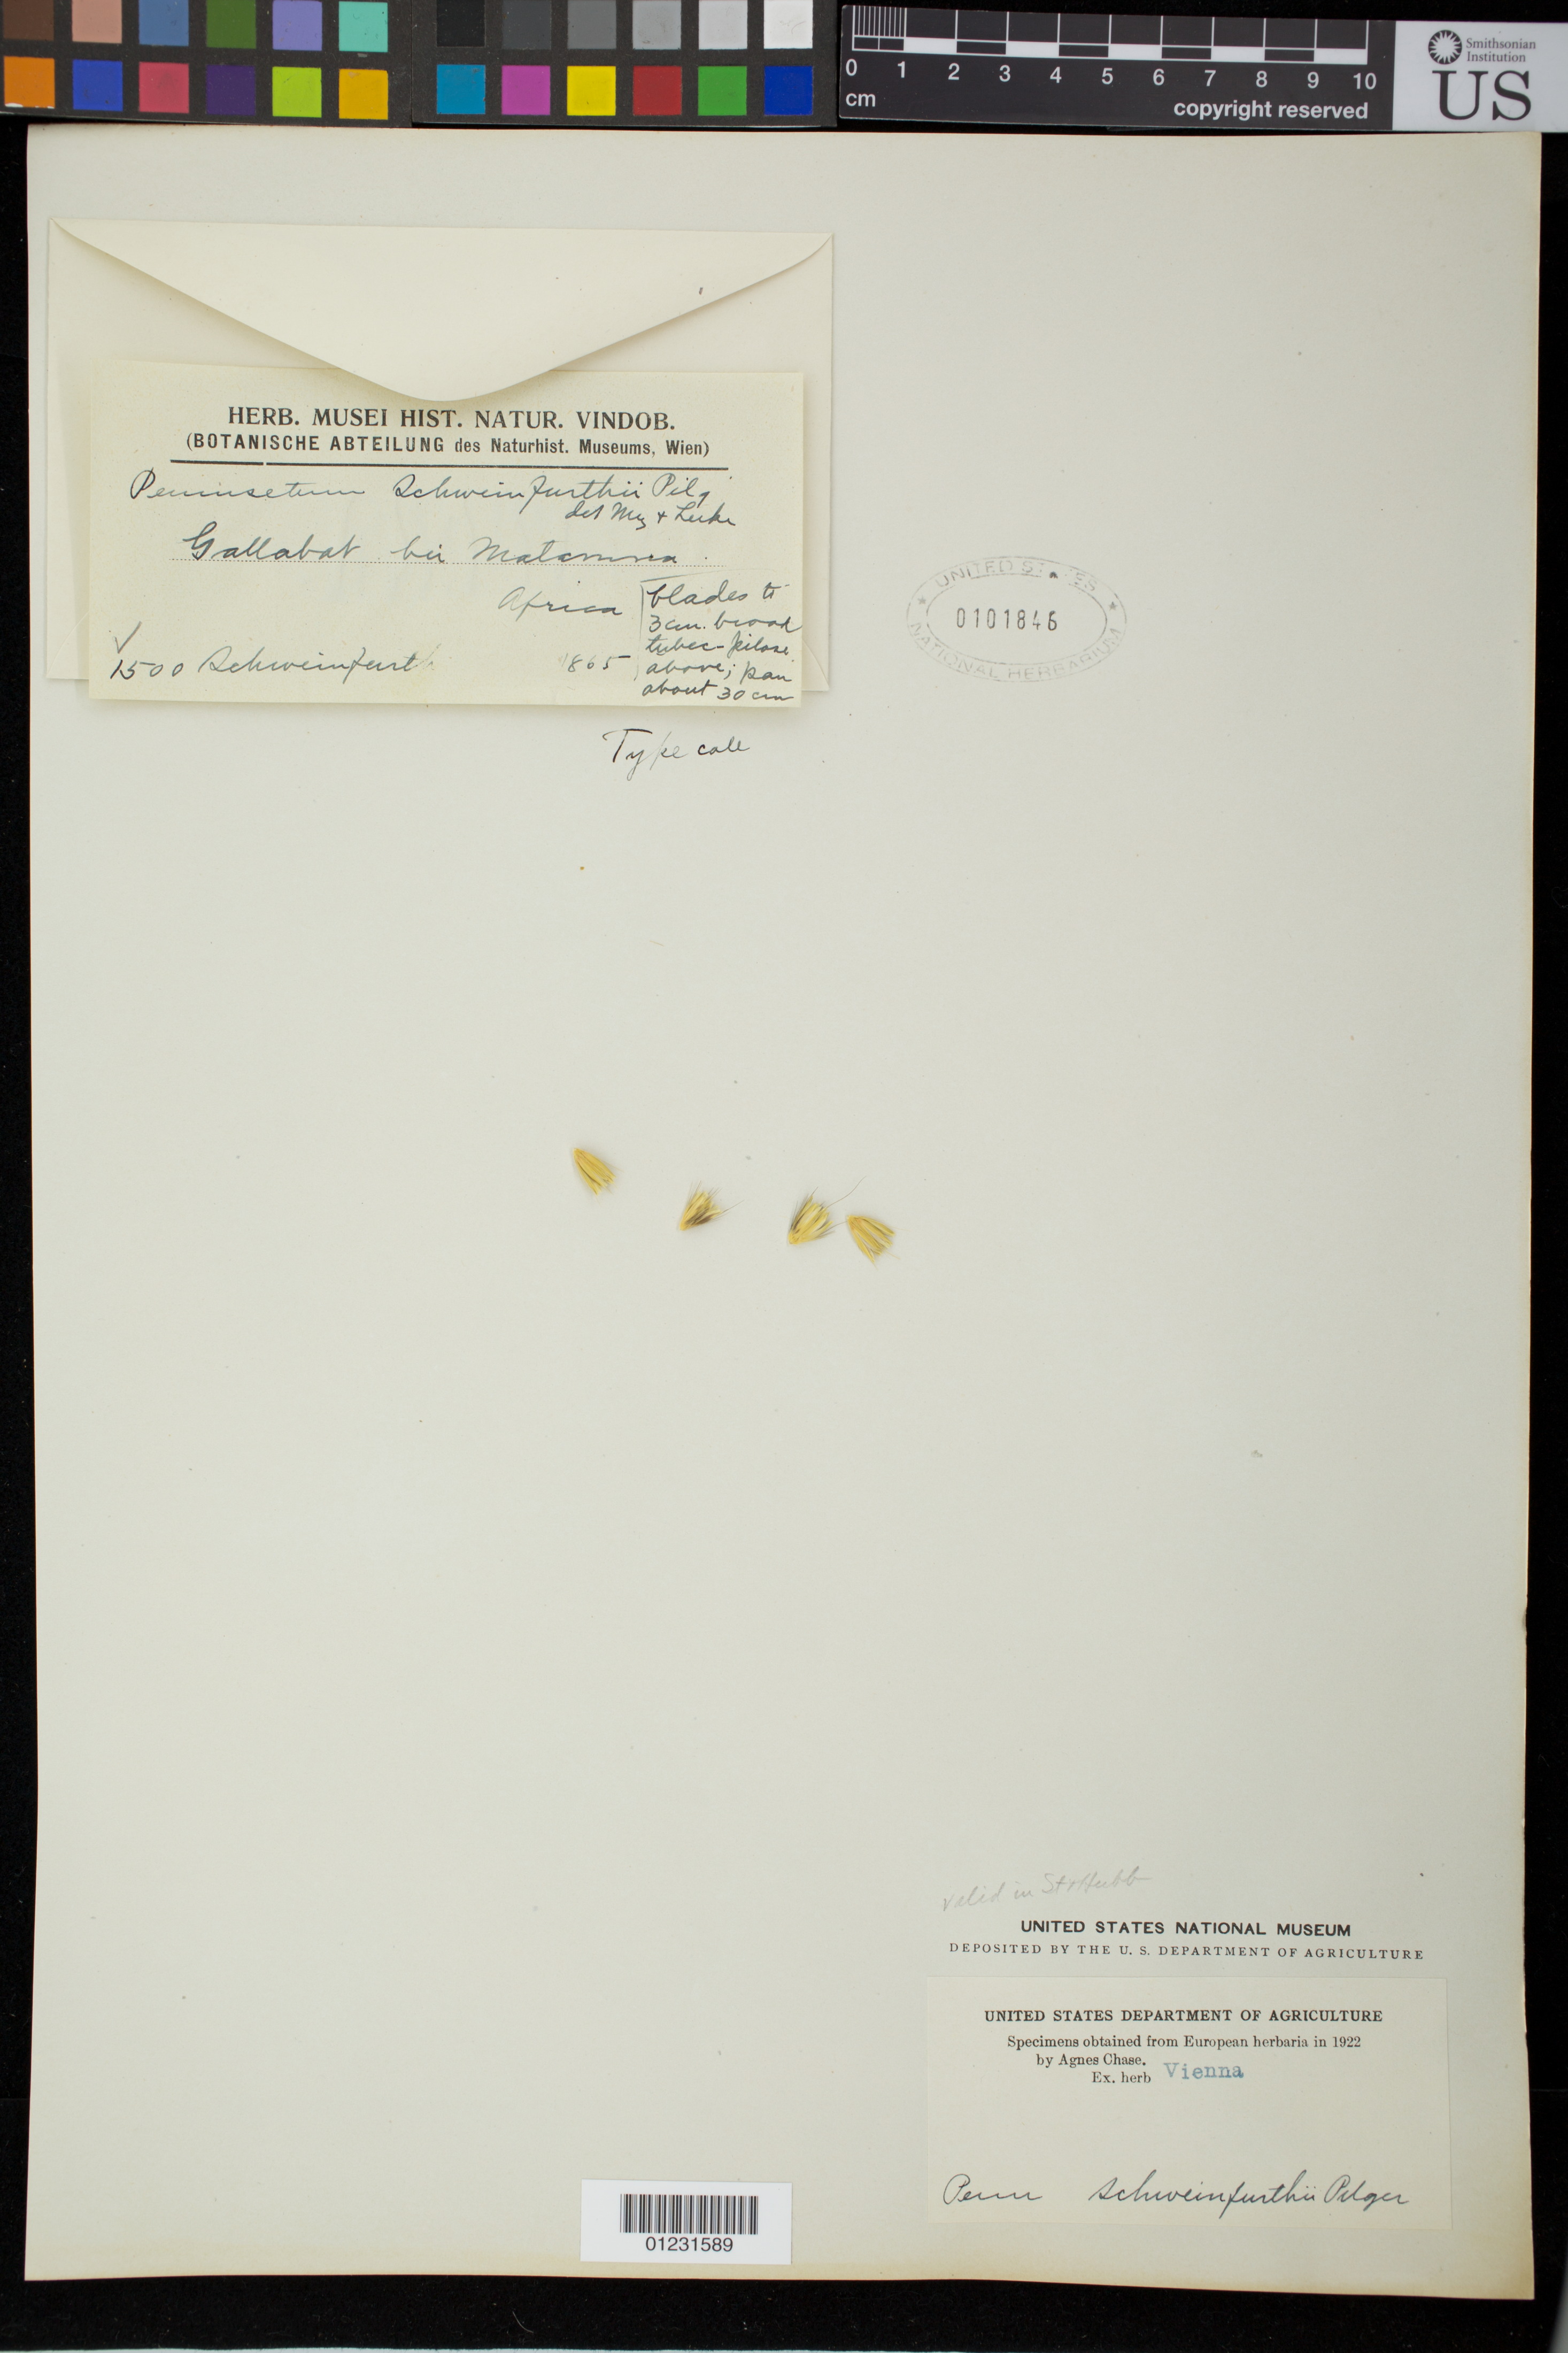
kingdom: Plantae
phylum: Tracheophyta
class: Liliopsida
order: Poales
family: Poaceae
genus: Pennisetum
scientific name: Pennisetum schweinfurthii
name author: Pilg.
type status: Isotype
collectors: G. A. Schweinfurth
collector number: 1500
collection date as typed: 1865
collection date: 1865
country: Ethiopia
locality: Gallabat.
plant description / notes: Fragmentary material of type specimen ex herb. Vienna.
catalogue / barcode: US 101846